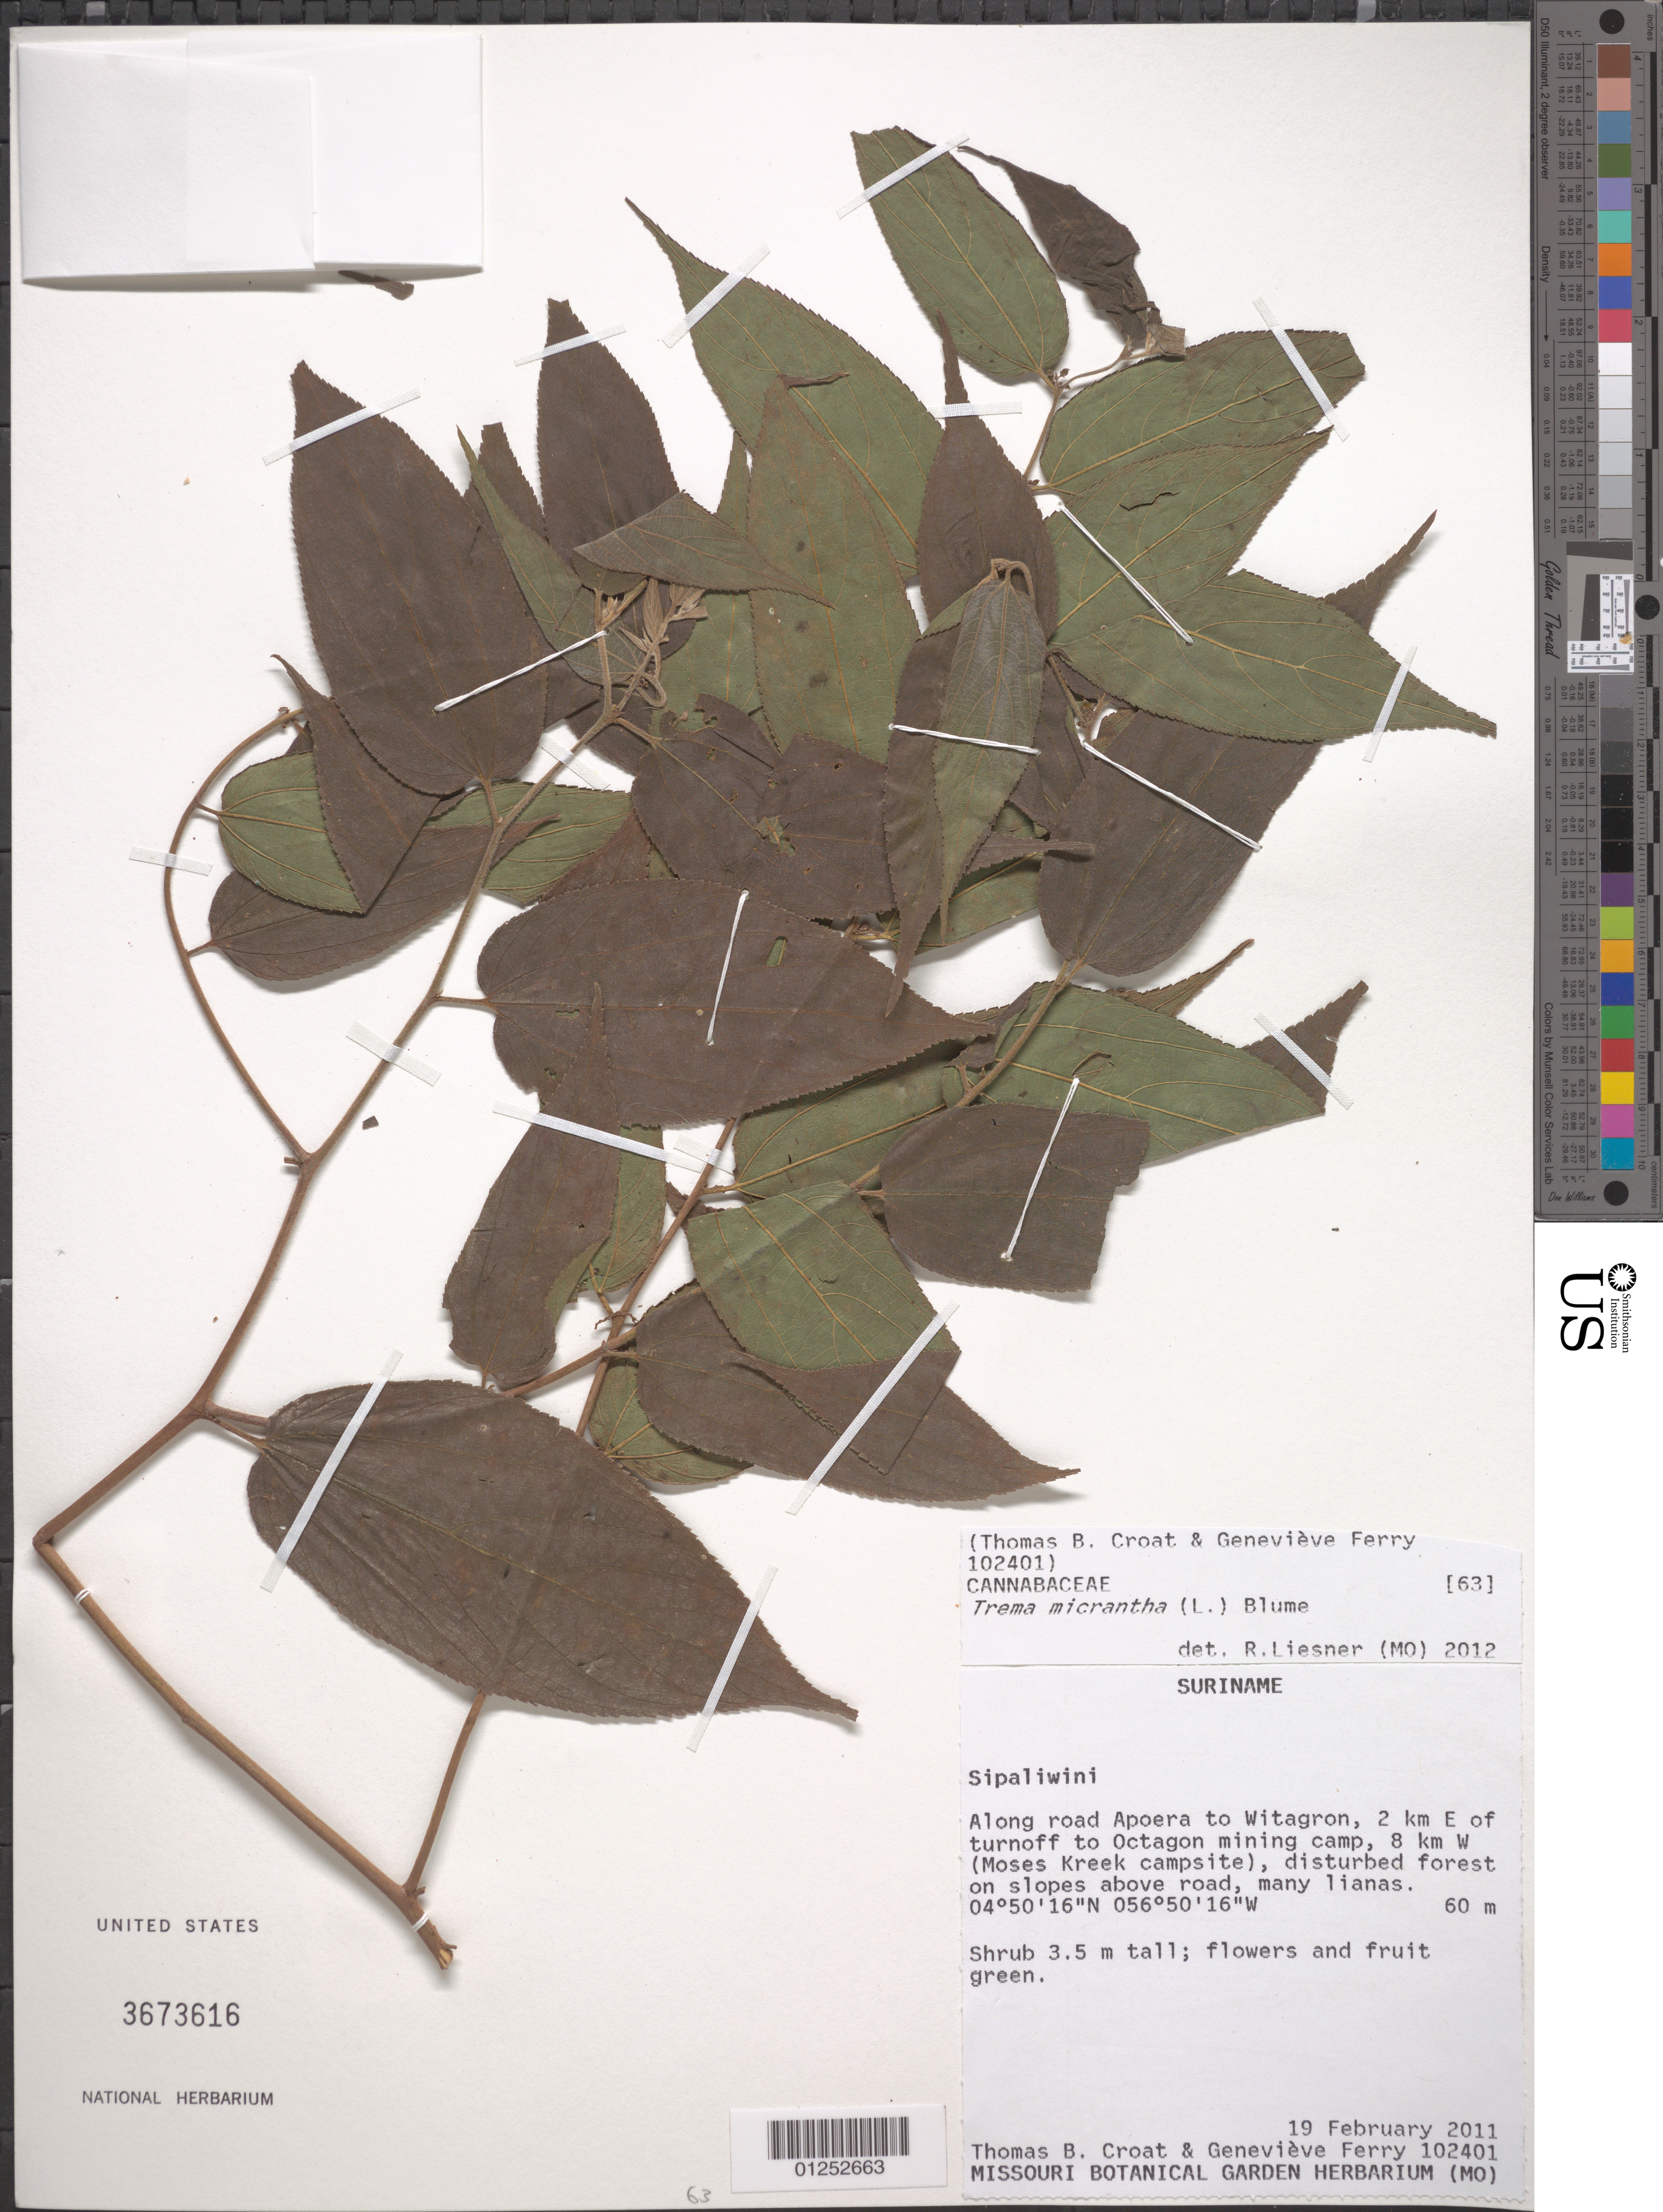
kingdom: Plantae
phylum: Tracheophyta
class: Magnoliopsida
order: Rosales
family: Cannabaceae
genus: Trema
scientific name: Trema micranthum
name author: (L.) Blume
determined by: Liesner, R. L.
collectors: T. B. Croat & G. Ferry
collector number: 102401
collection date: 2011-02-19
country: Suriname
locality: Along road Apoera to Witagron, 2km E of turnoff to Octagon mining camp, 8 km W (Moses Kreek campsite)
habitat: Disturbed forest on slopes above road, many lianas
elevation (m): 60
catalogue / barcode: US 3673616